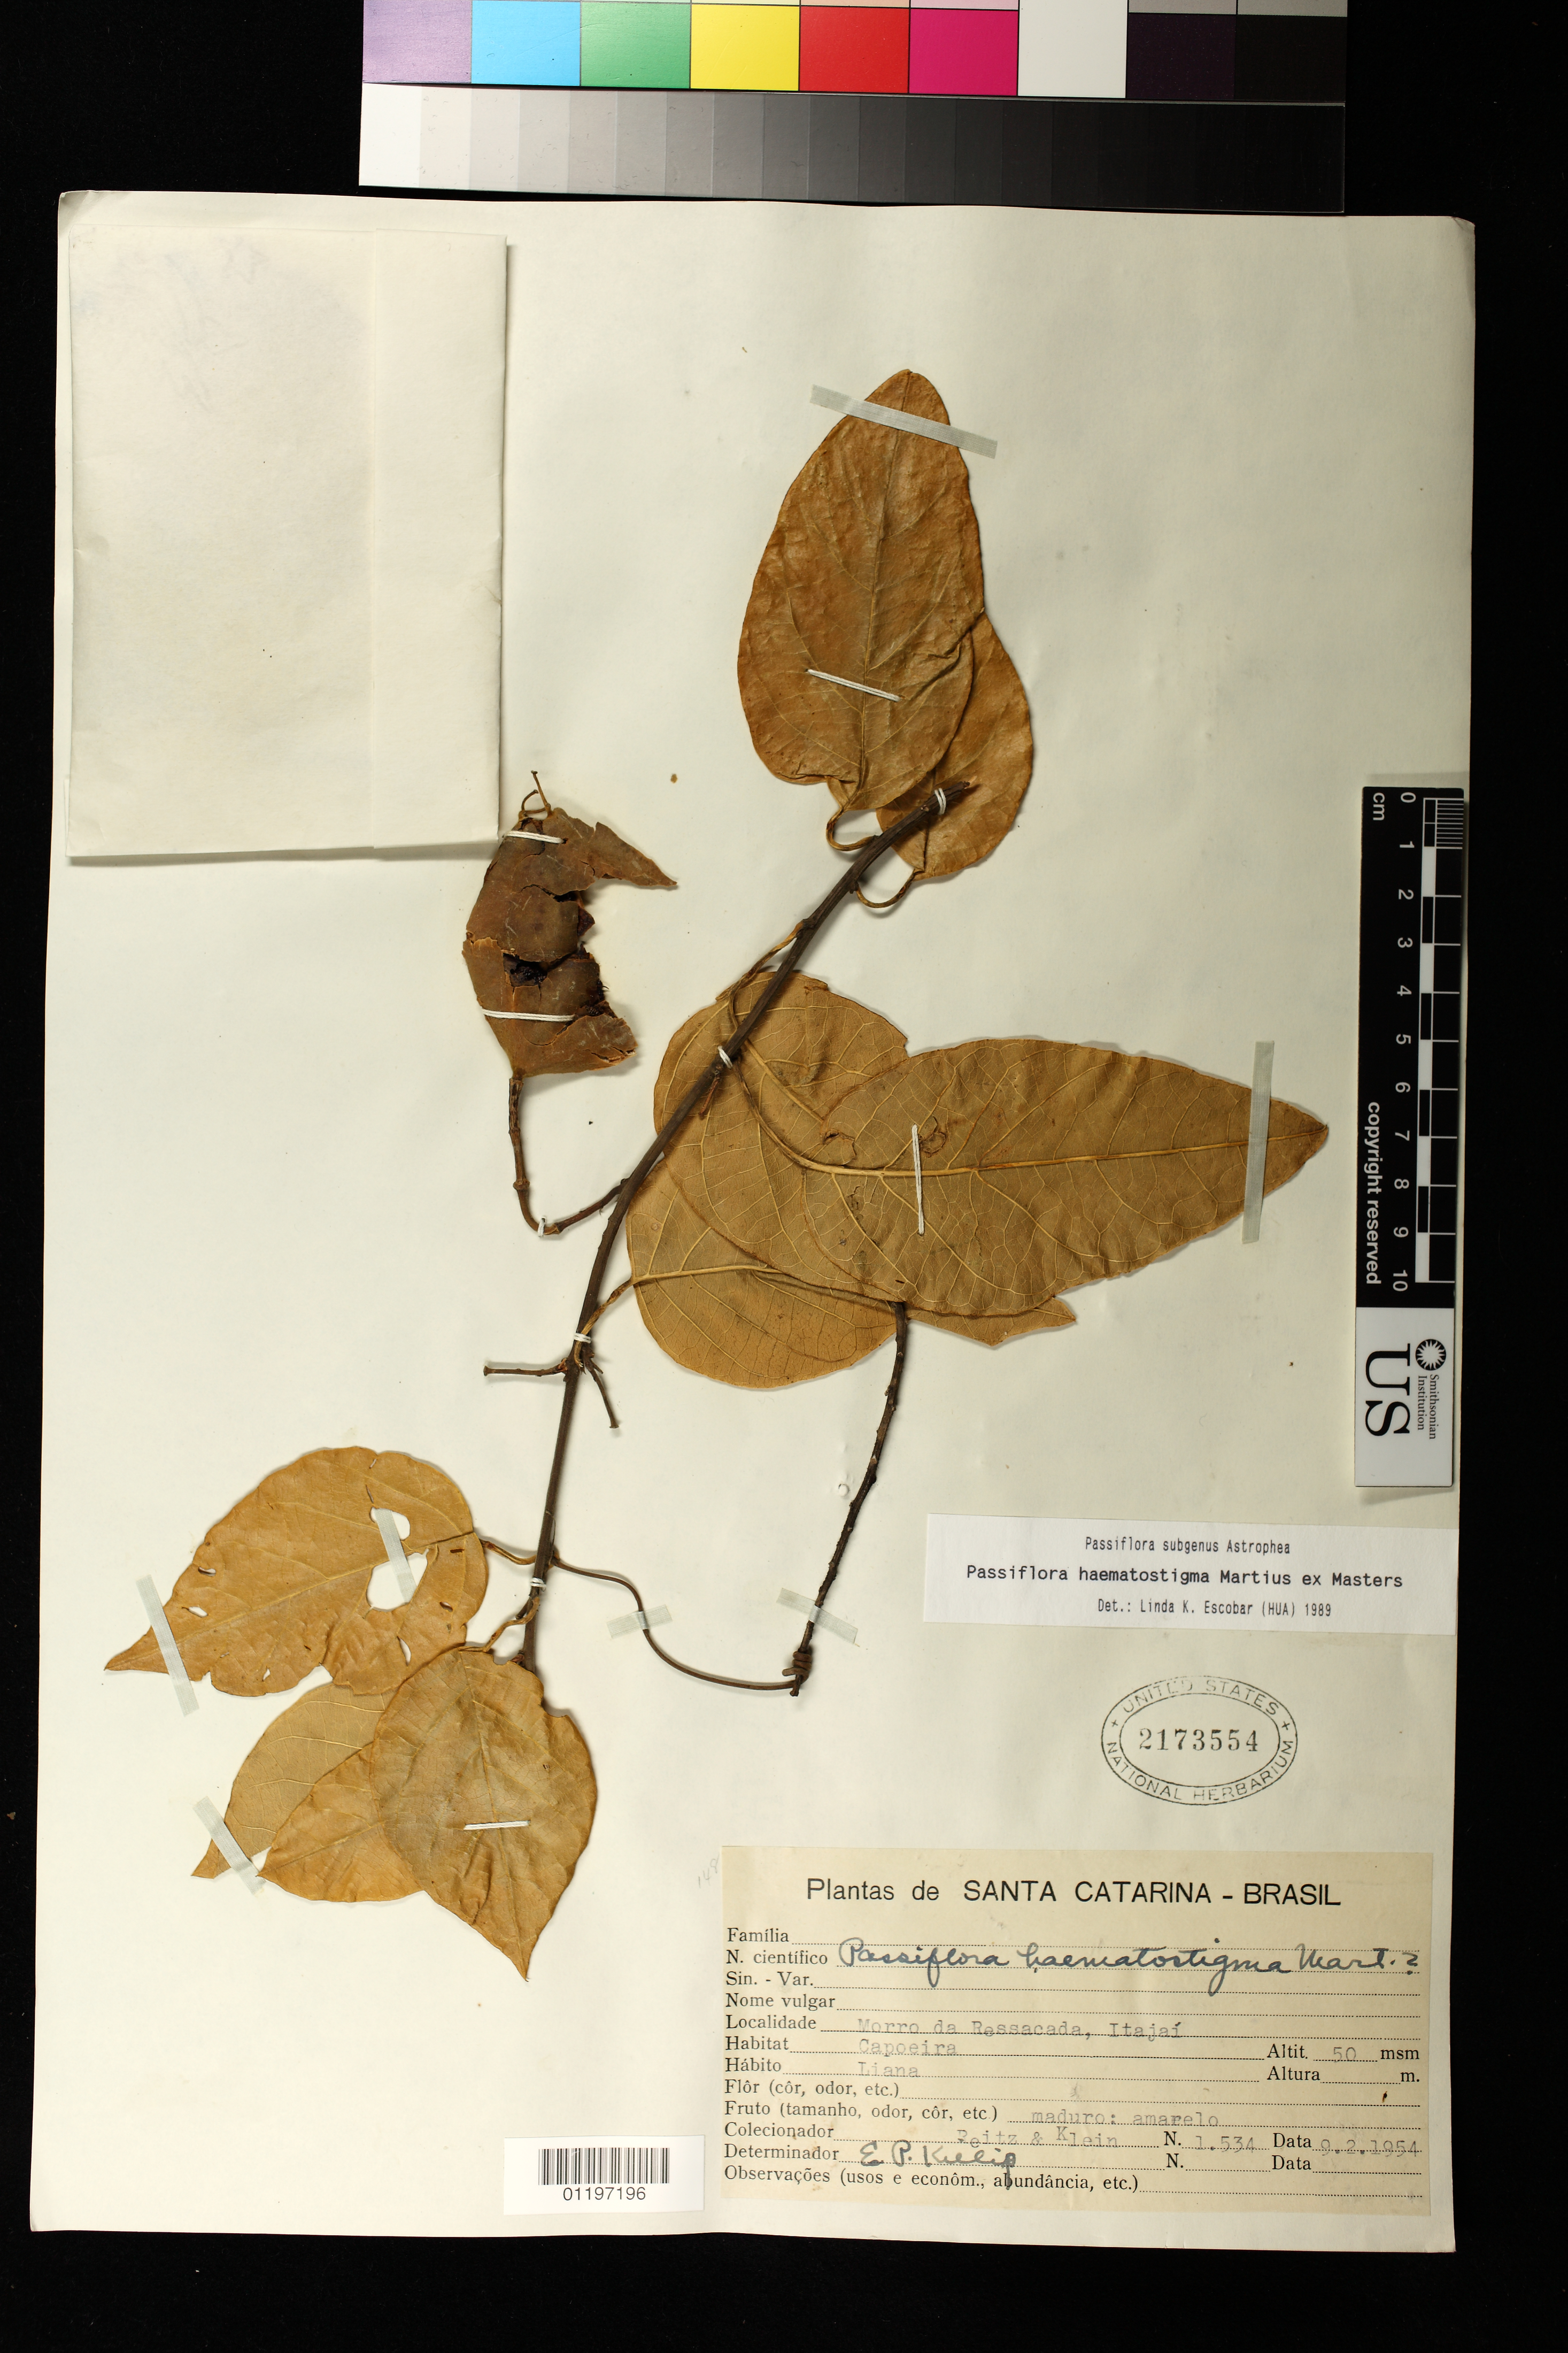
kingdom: Plantae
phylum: Tracheophyta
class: Magnoliopsida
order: Malpighiales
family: Passifloraceae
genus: Passiflora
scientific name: Passiflora haematostigma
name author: Mart. ex Mast.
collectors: R. Reitz & R. M. Klein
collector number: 1534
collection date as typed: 02 Sep 1954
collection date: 1954-09-02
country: Brazil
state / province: Santa Catarina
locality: Santa Catarina: Morro da Ressacada, Itajaí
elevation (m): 50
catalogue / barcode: US 2173554